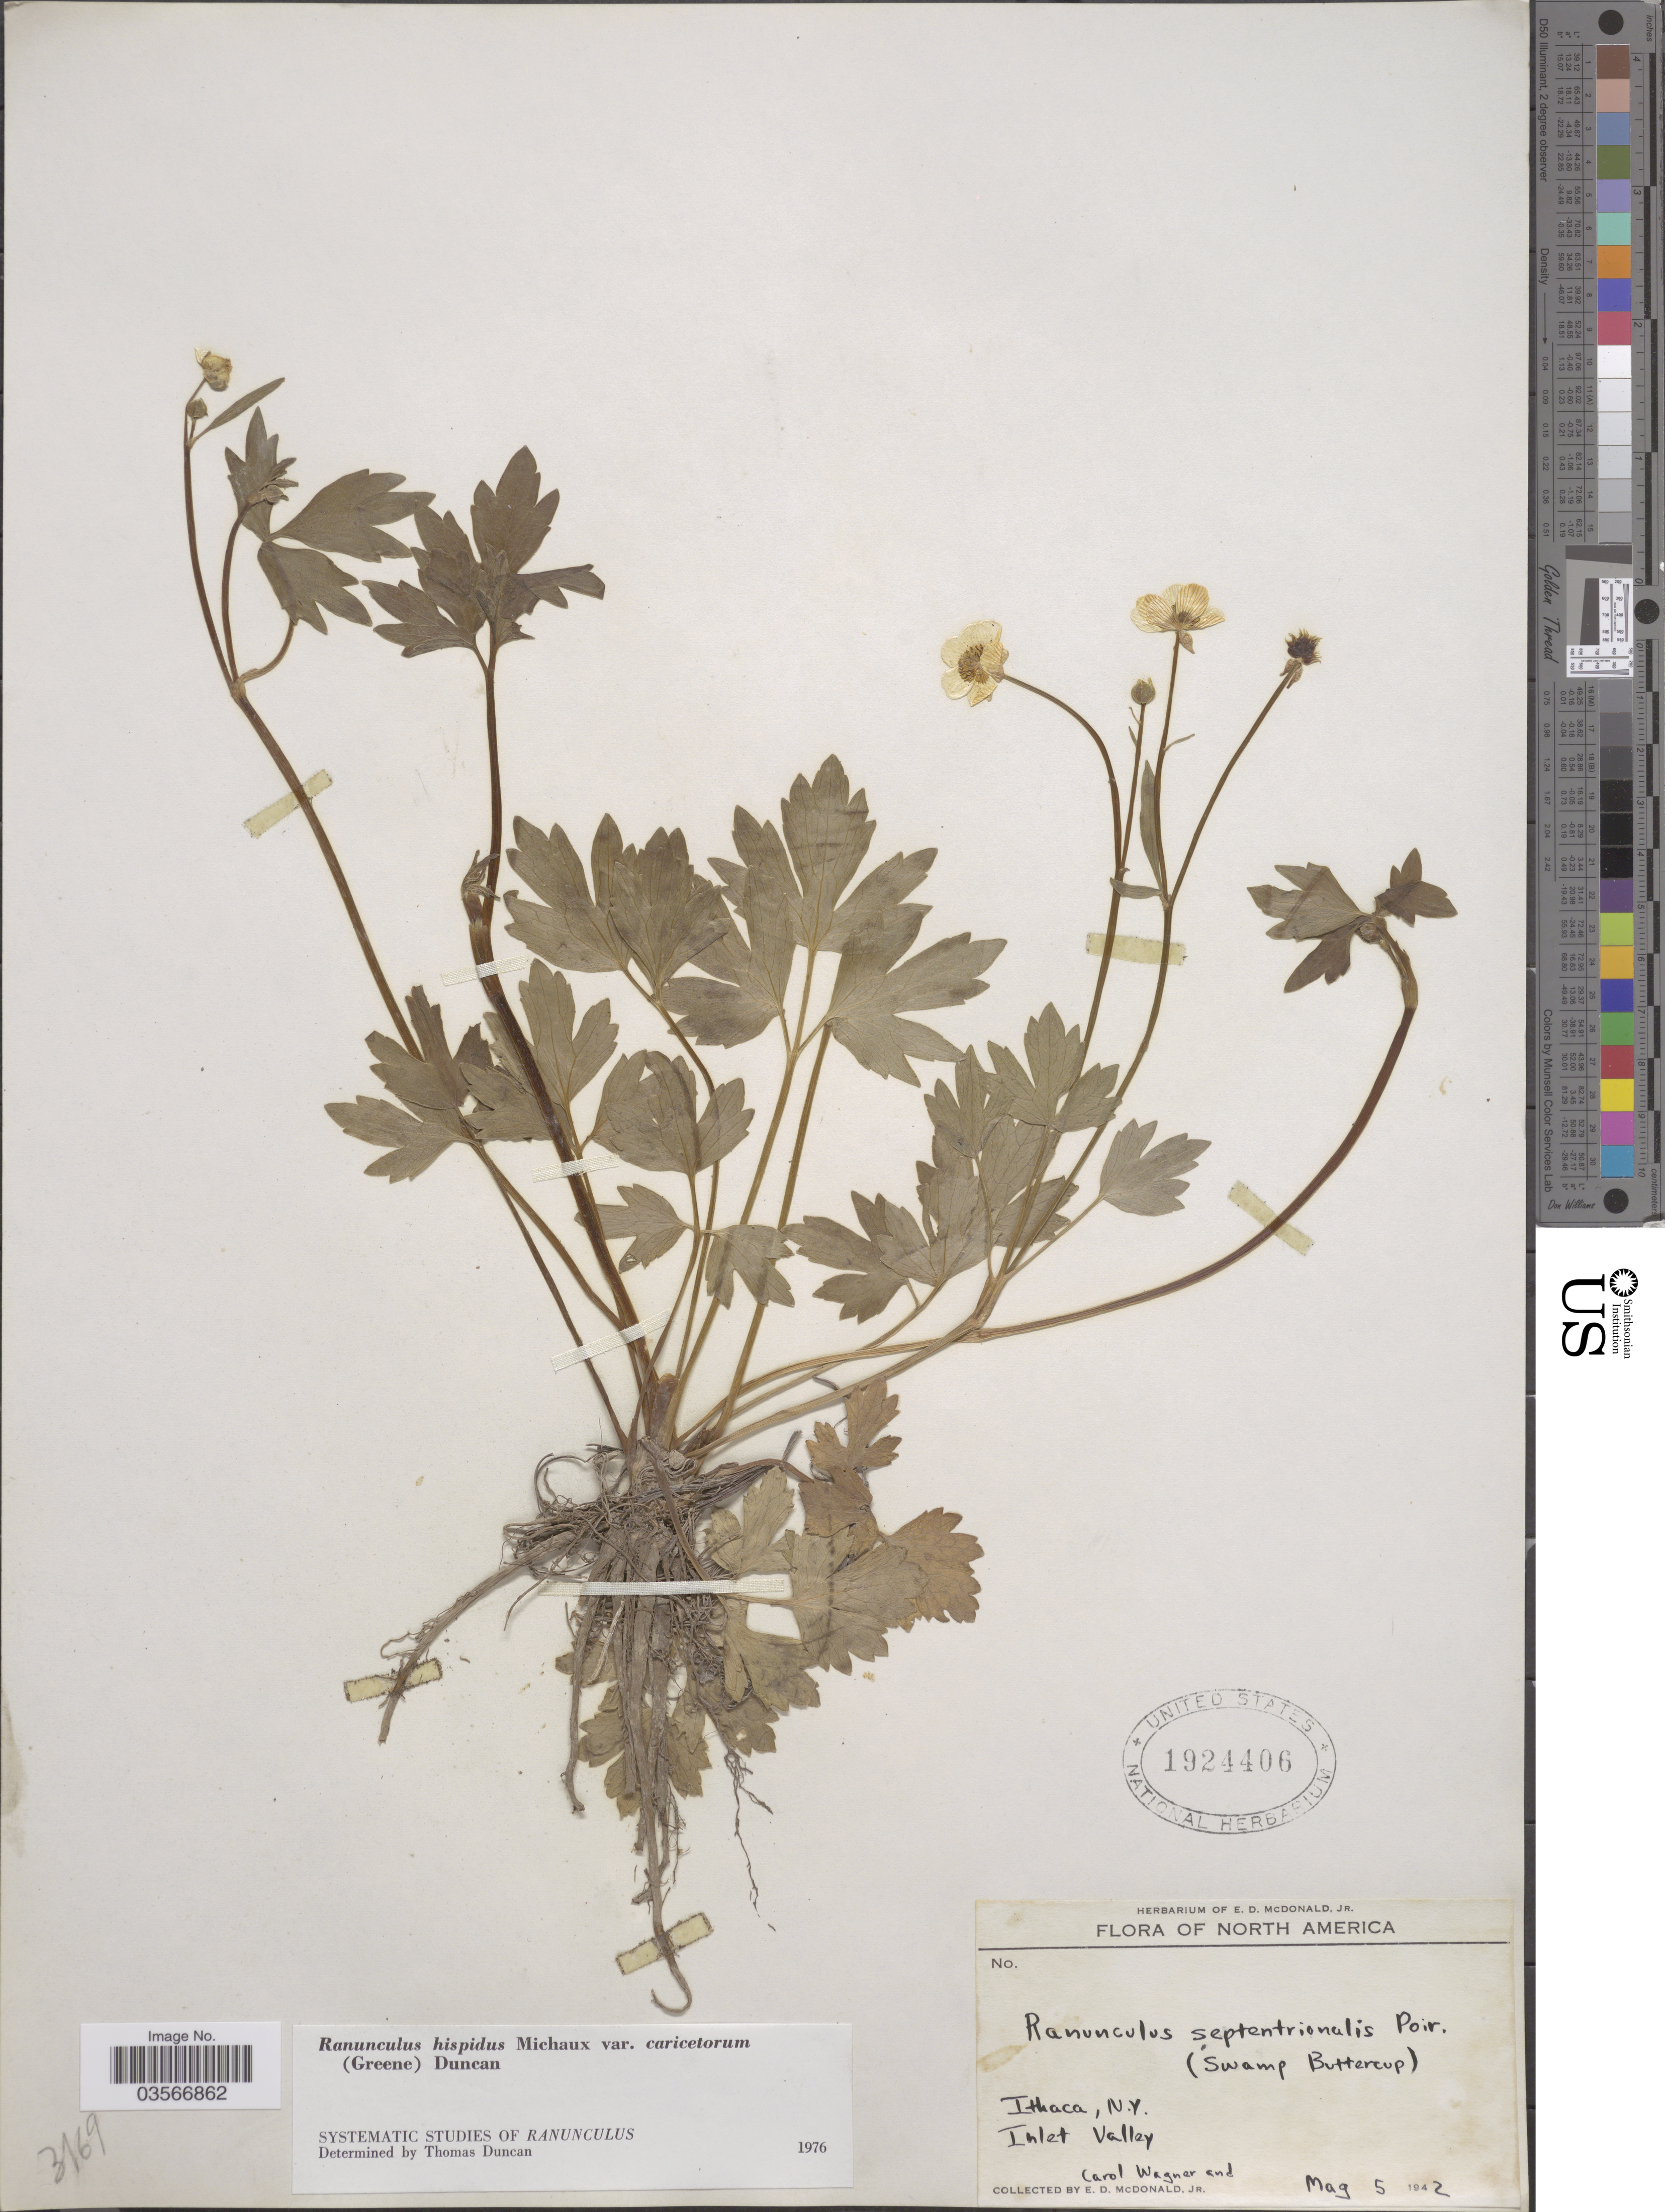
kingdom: Plantae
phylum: Tracheophyta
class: Magnoliopsida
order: Ranunculales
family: Ranunculaceae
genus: Ranunculus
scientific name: Ranunculus hispidus var. caricetorum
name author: Michx.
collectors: C. Wagner & E. D. McDonald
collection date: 1942-05-05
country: United States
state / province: New York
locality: Ithaca, Inlet Valley.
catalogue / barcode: US 1924406